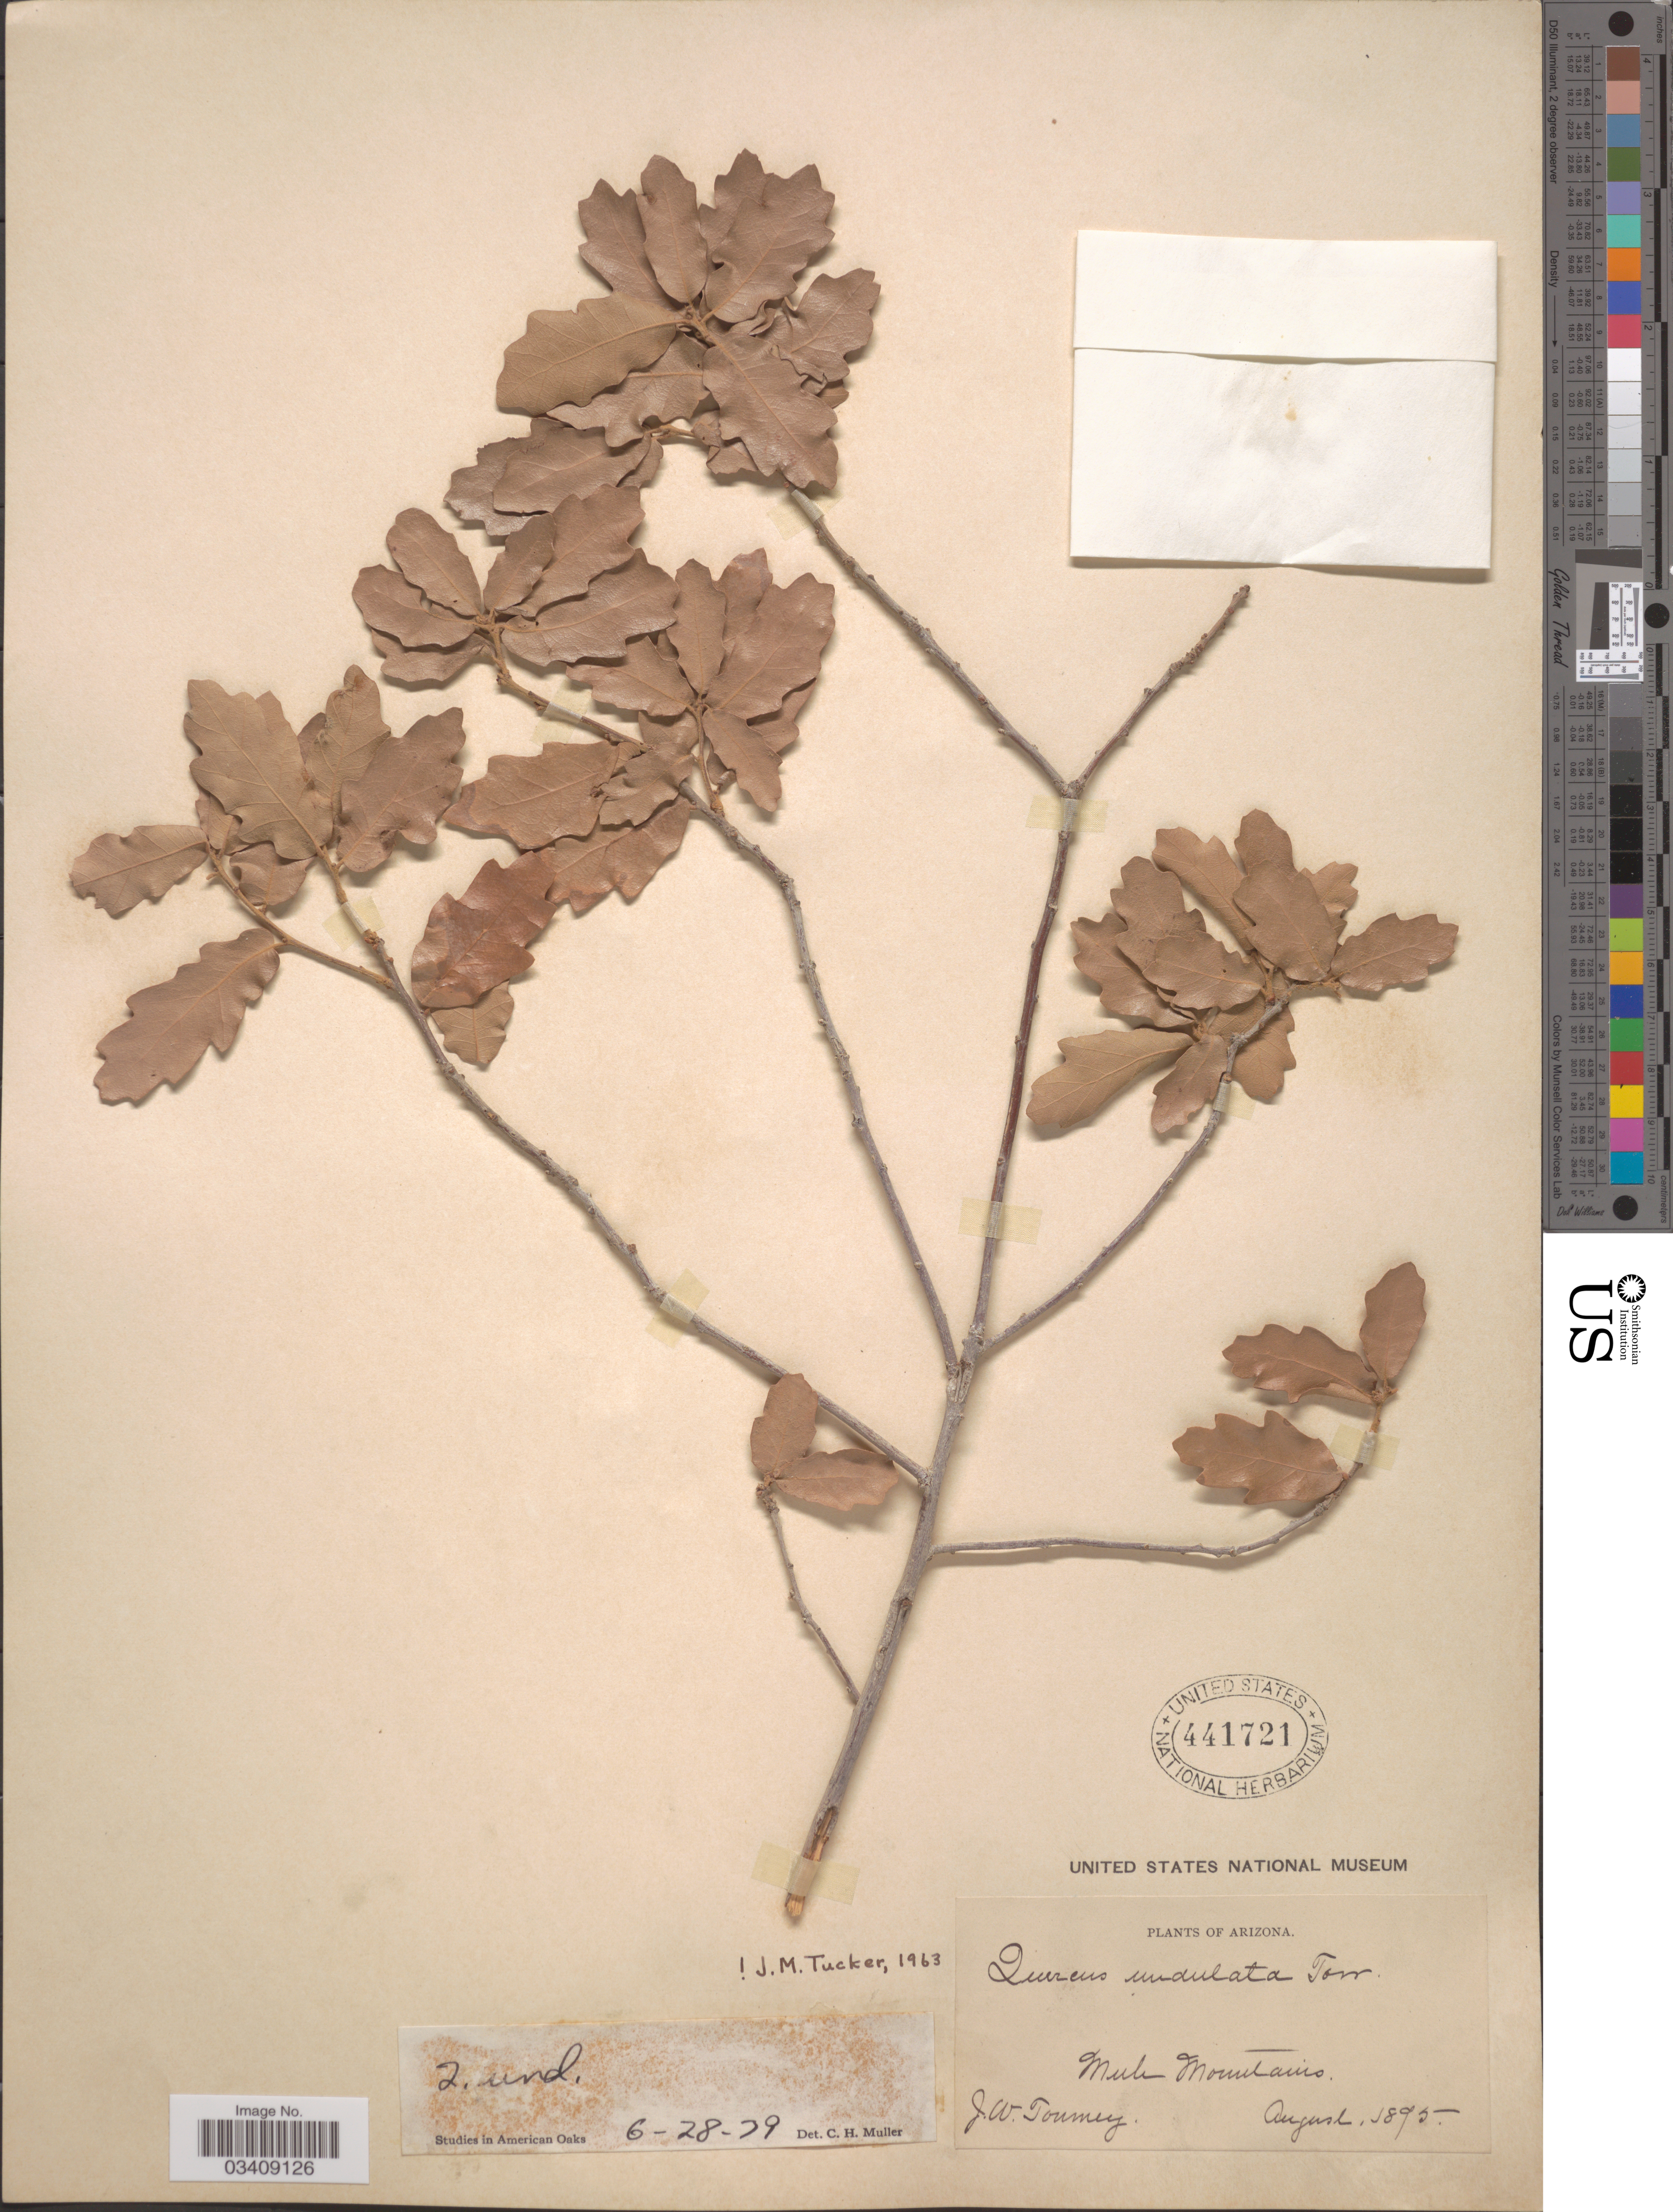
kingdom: Plantae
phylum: Tracheophyta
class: Magnoliopsida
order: Fagales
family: Fagaceae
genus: Quercus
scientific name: Quercus undulata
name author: Torr.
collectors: J. W. Toumey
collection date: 1895-08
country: United States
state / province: Arizona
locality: Mule Mountains.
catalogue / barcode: US 441721